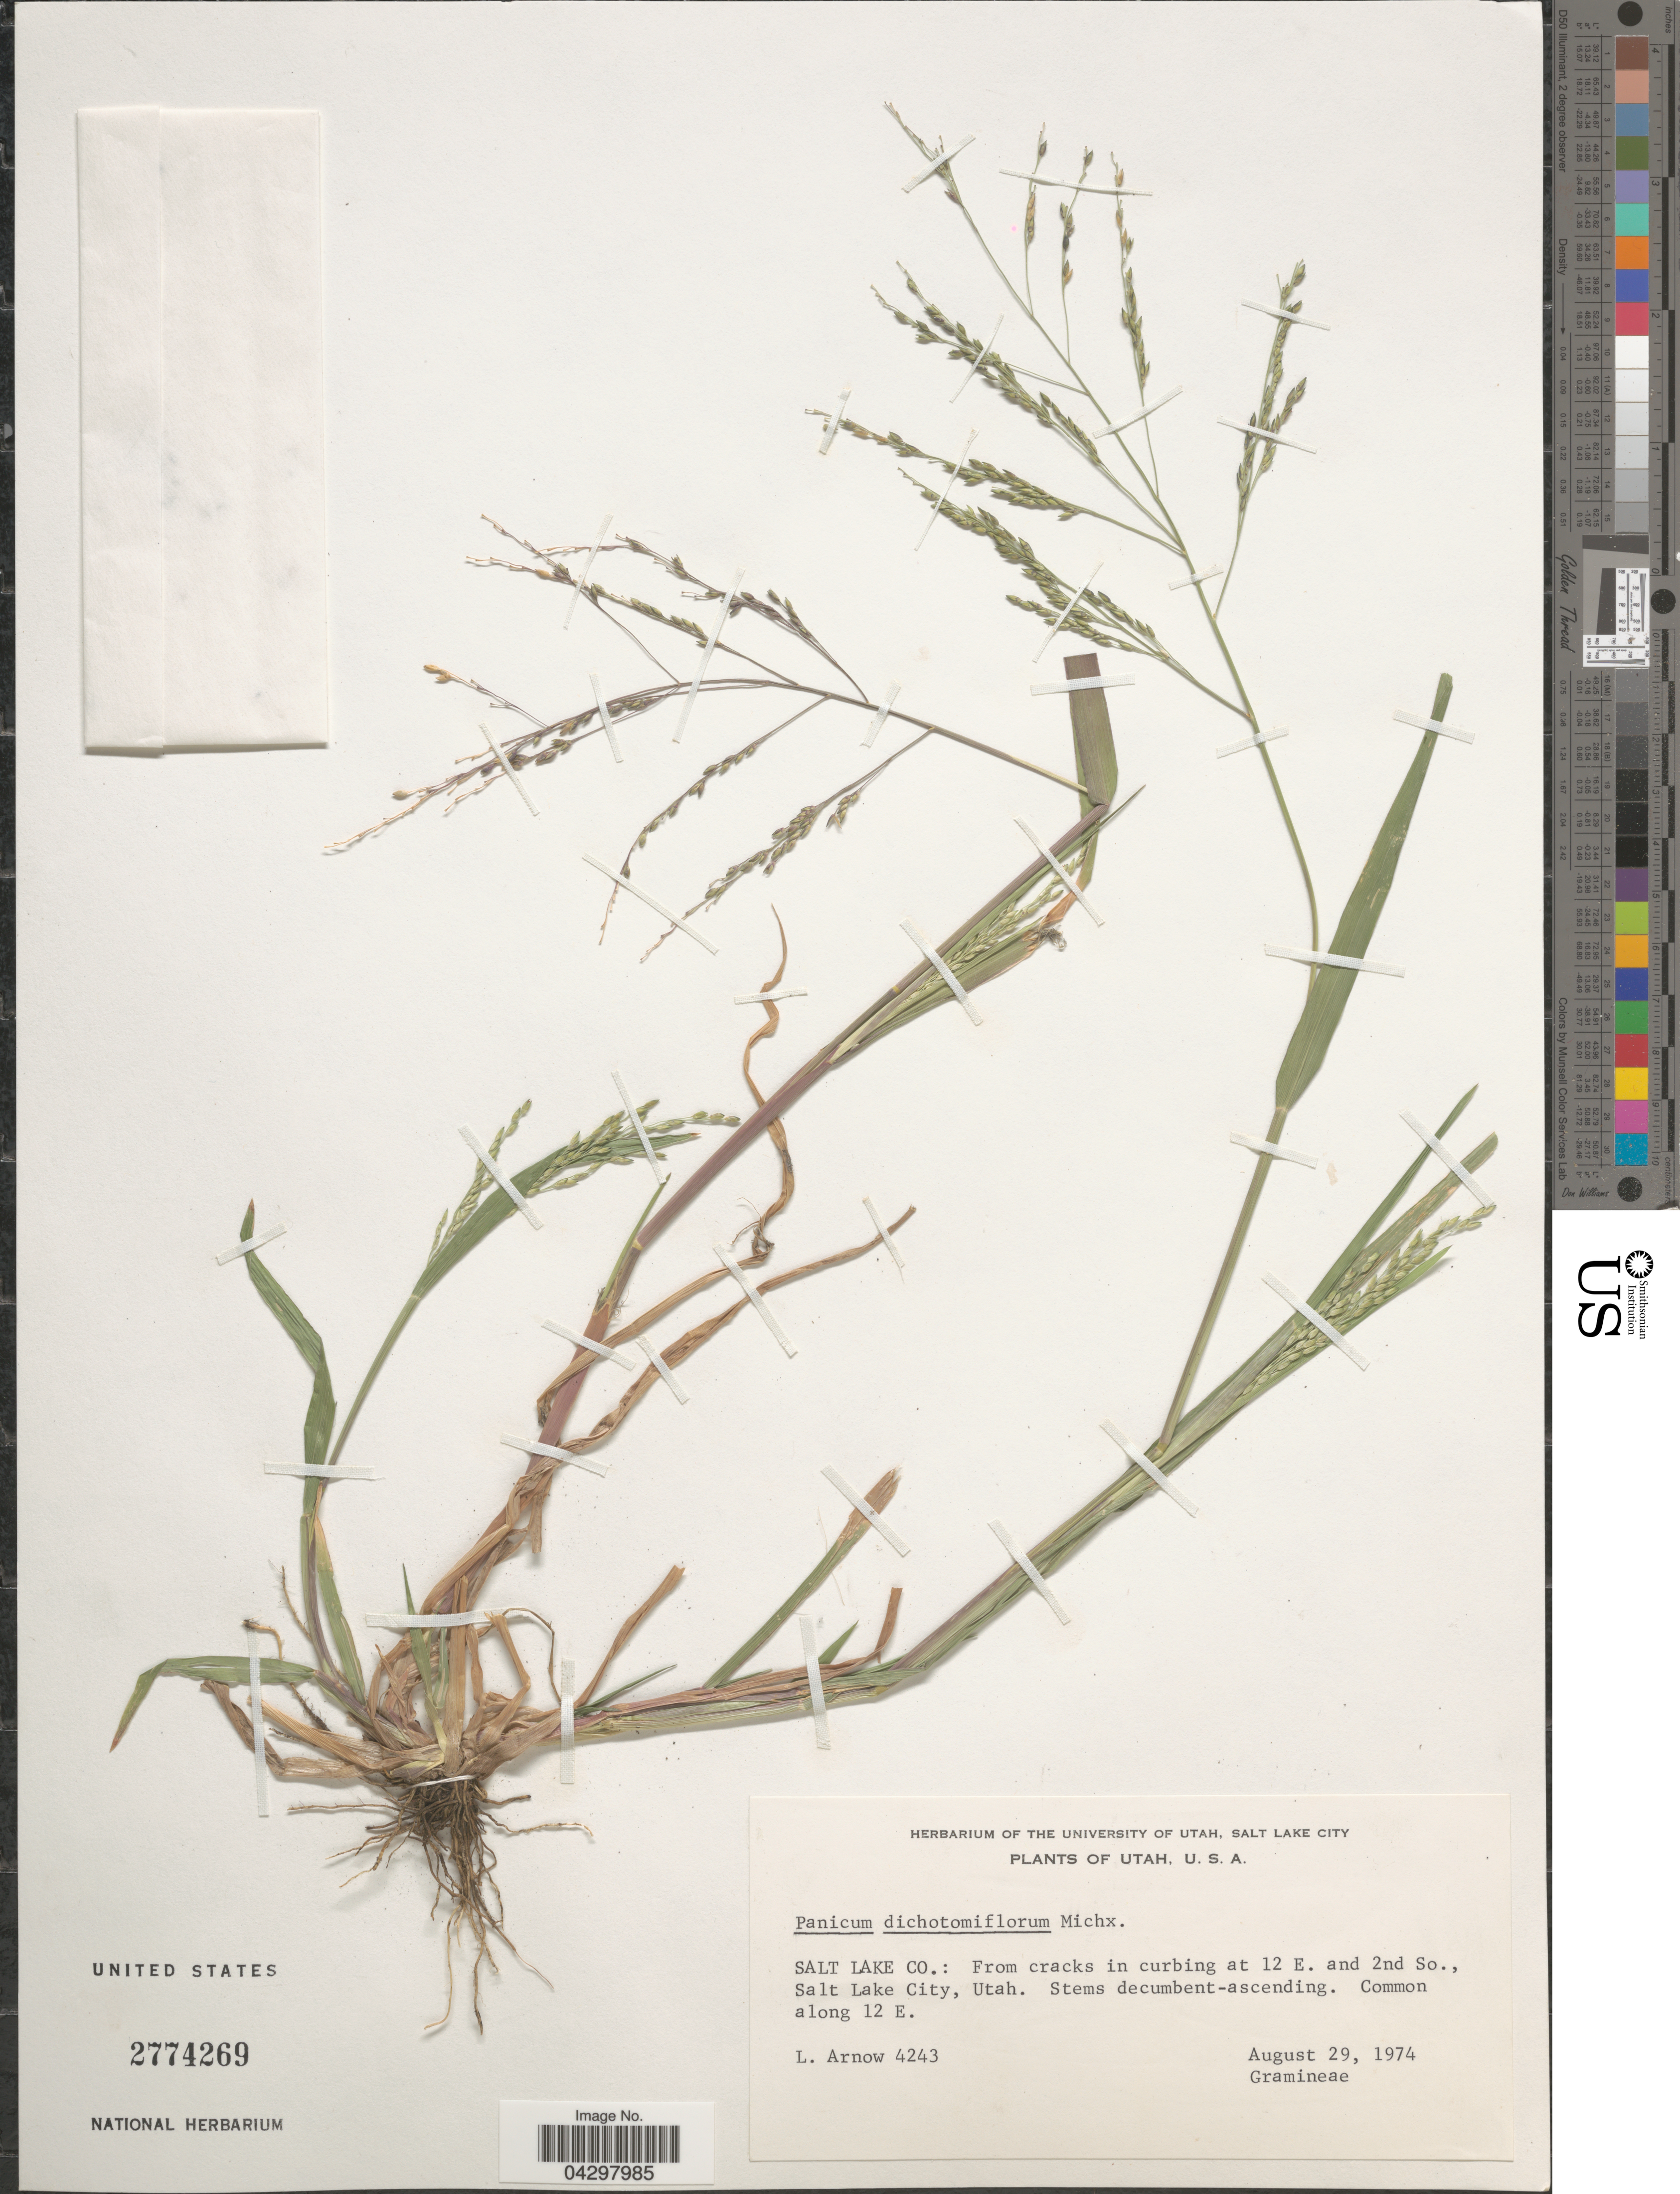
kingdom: Plantae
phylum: Tracheophyta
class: Liliopsida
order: Poales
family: Poaceae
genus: Panicum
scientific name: Panicum dichotomiflorum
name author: Michx.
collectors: L. Arnow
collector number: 4243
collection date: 1974-08-29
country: United States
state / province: Utah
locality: Salt Lake Co.: At 12 E. and 2nd So., Salt Lake City. Along 12 E.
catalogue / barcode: US 2774269